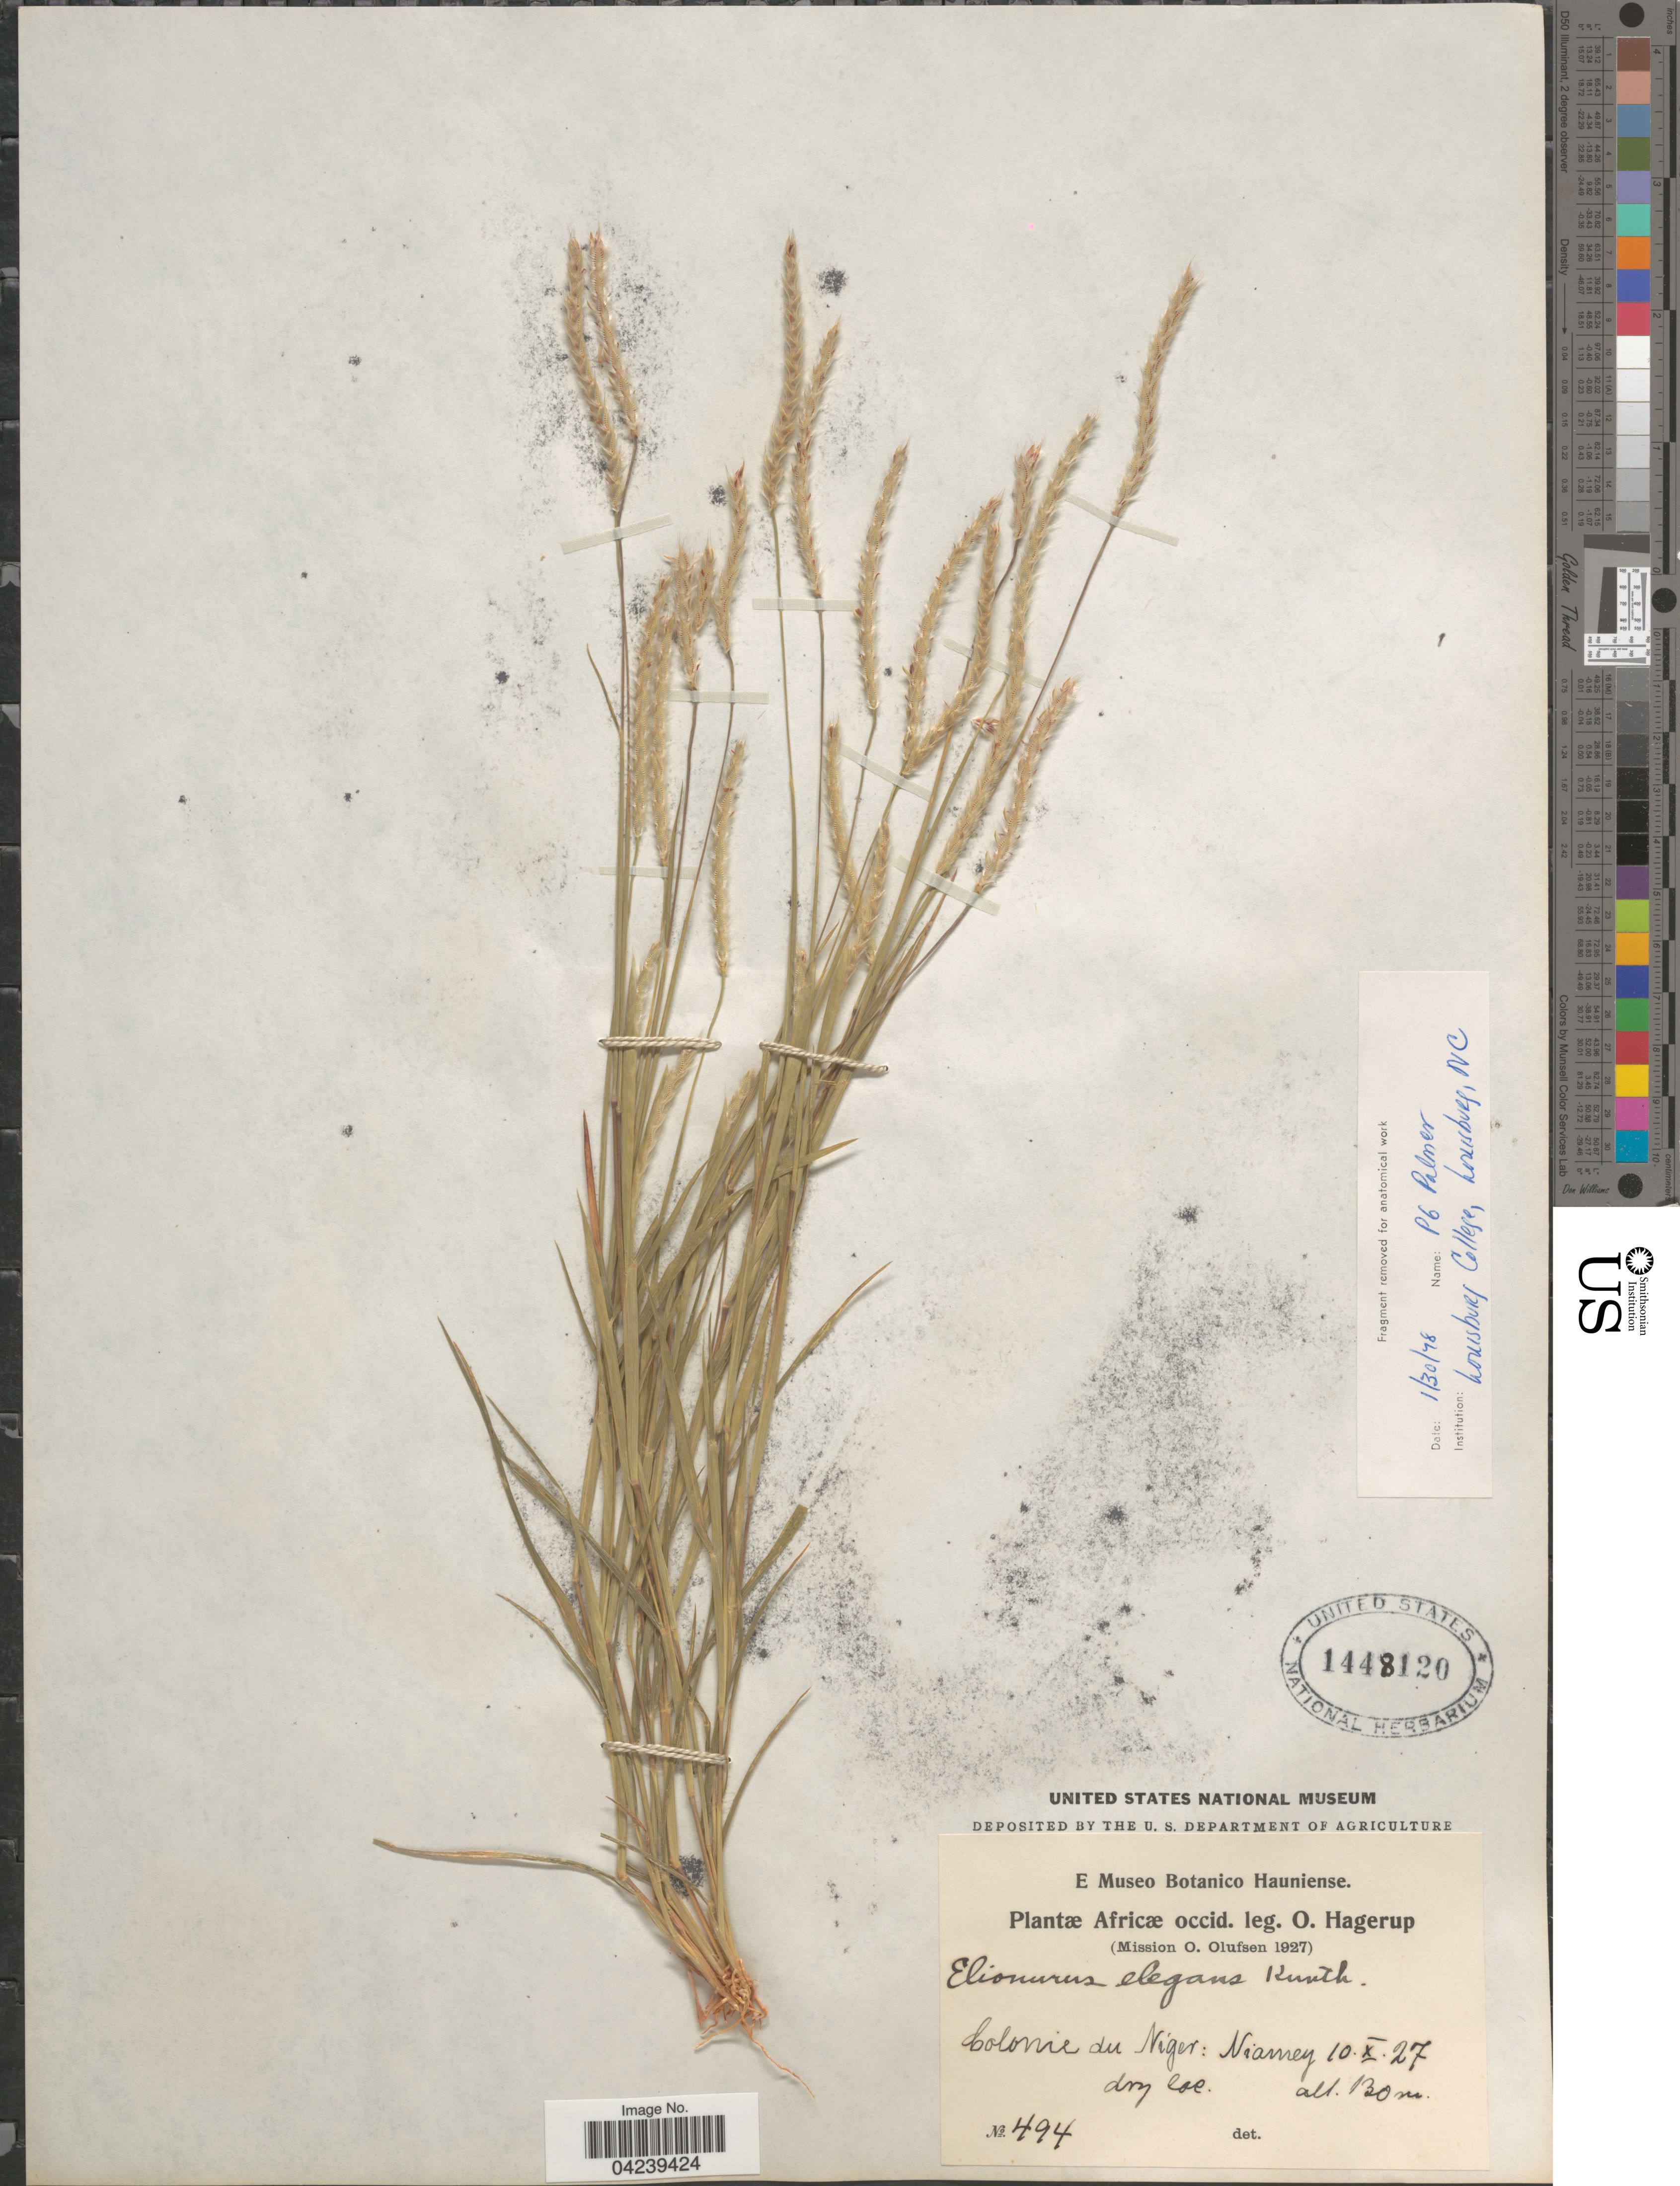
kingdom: Plantae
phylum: Tracheophyta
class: Liliopsida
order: Poales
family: Poaceae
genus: Elionurus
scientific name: Elionurus elegans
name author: Kunth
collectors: O. Hagerup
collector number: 494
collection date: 1927-10-10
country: Nigeria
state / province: Niger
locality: Africæ occid. (Mission O. Olufsen 1927). Colonie du Niger: Niamey. Dry loc.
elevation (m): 130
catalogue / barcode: US 1448120